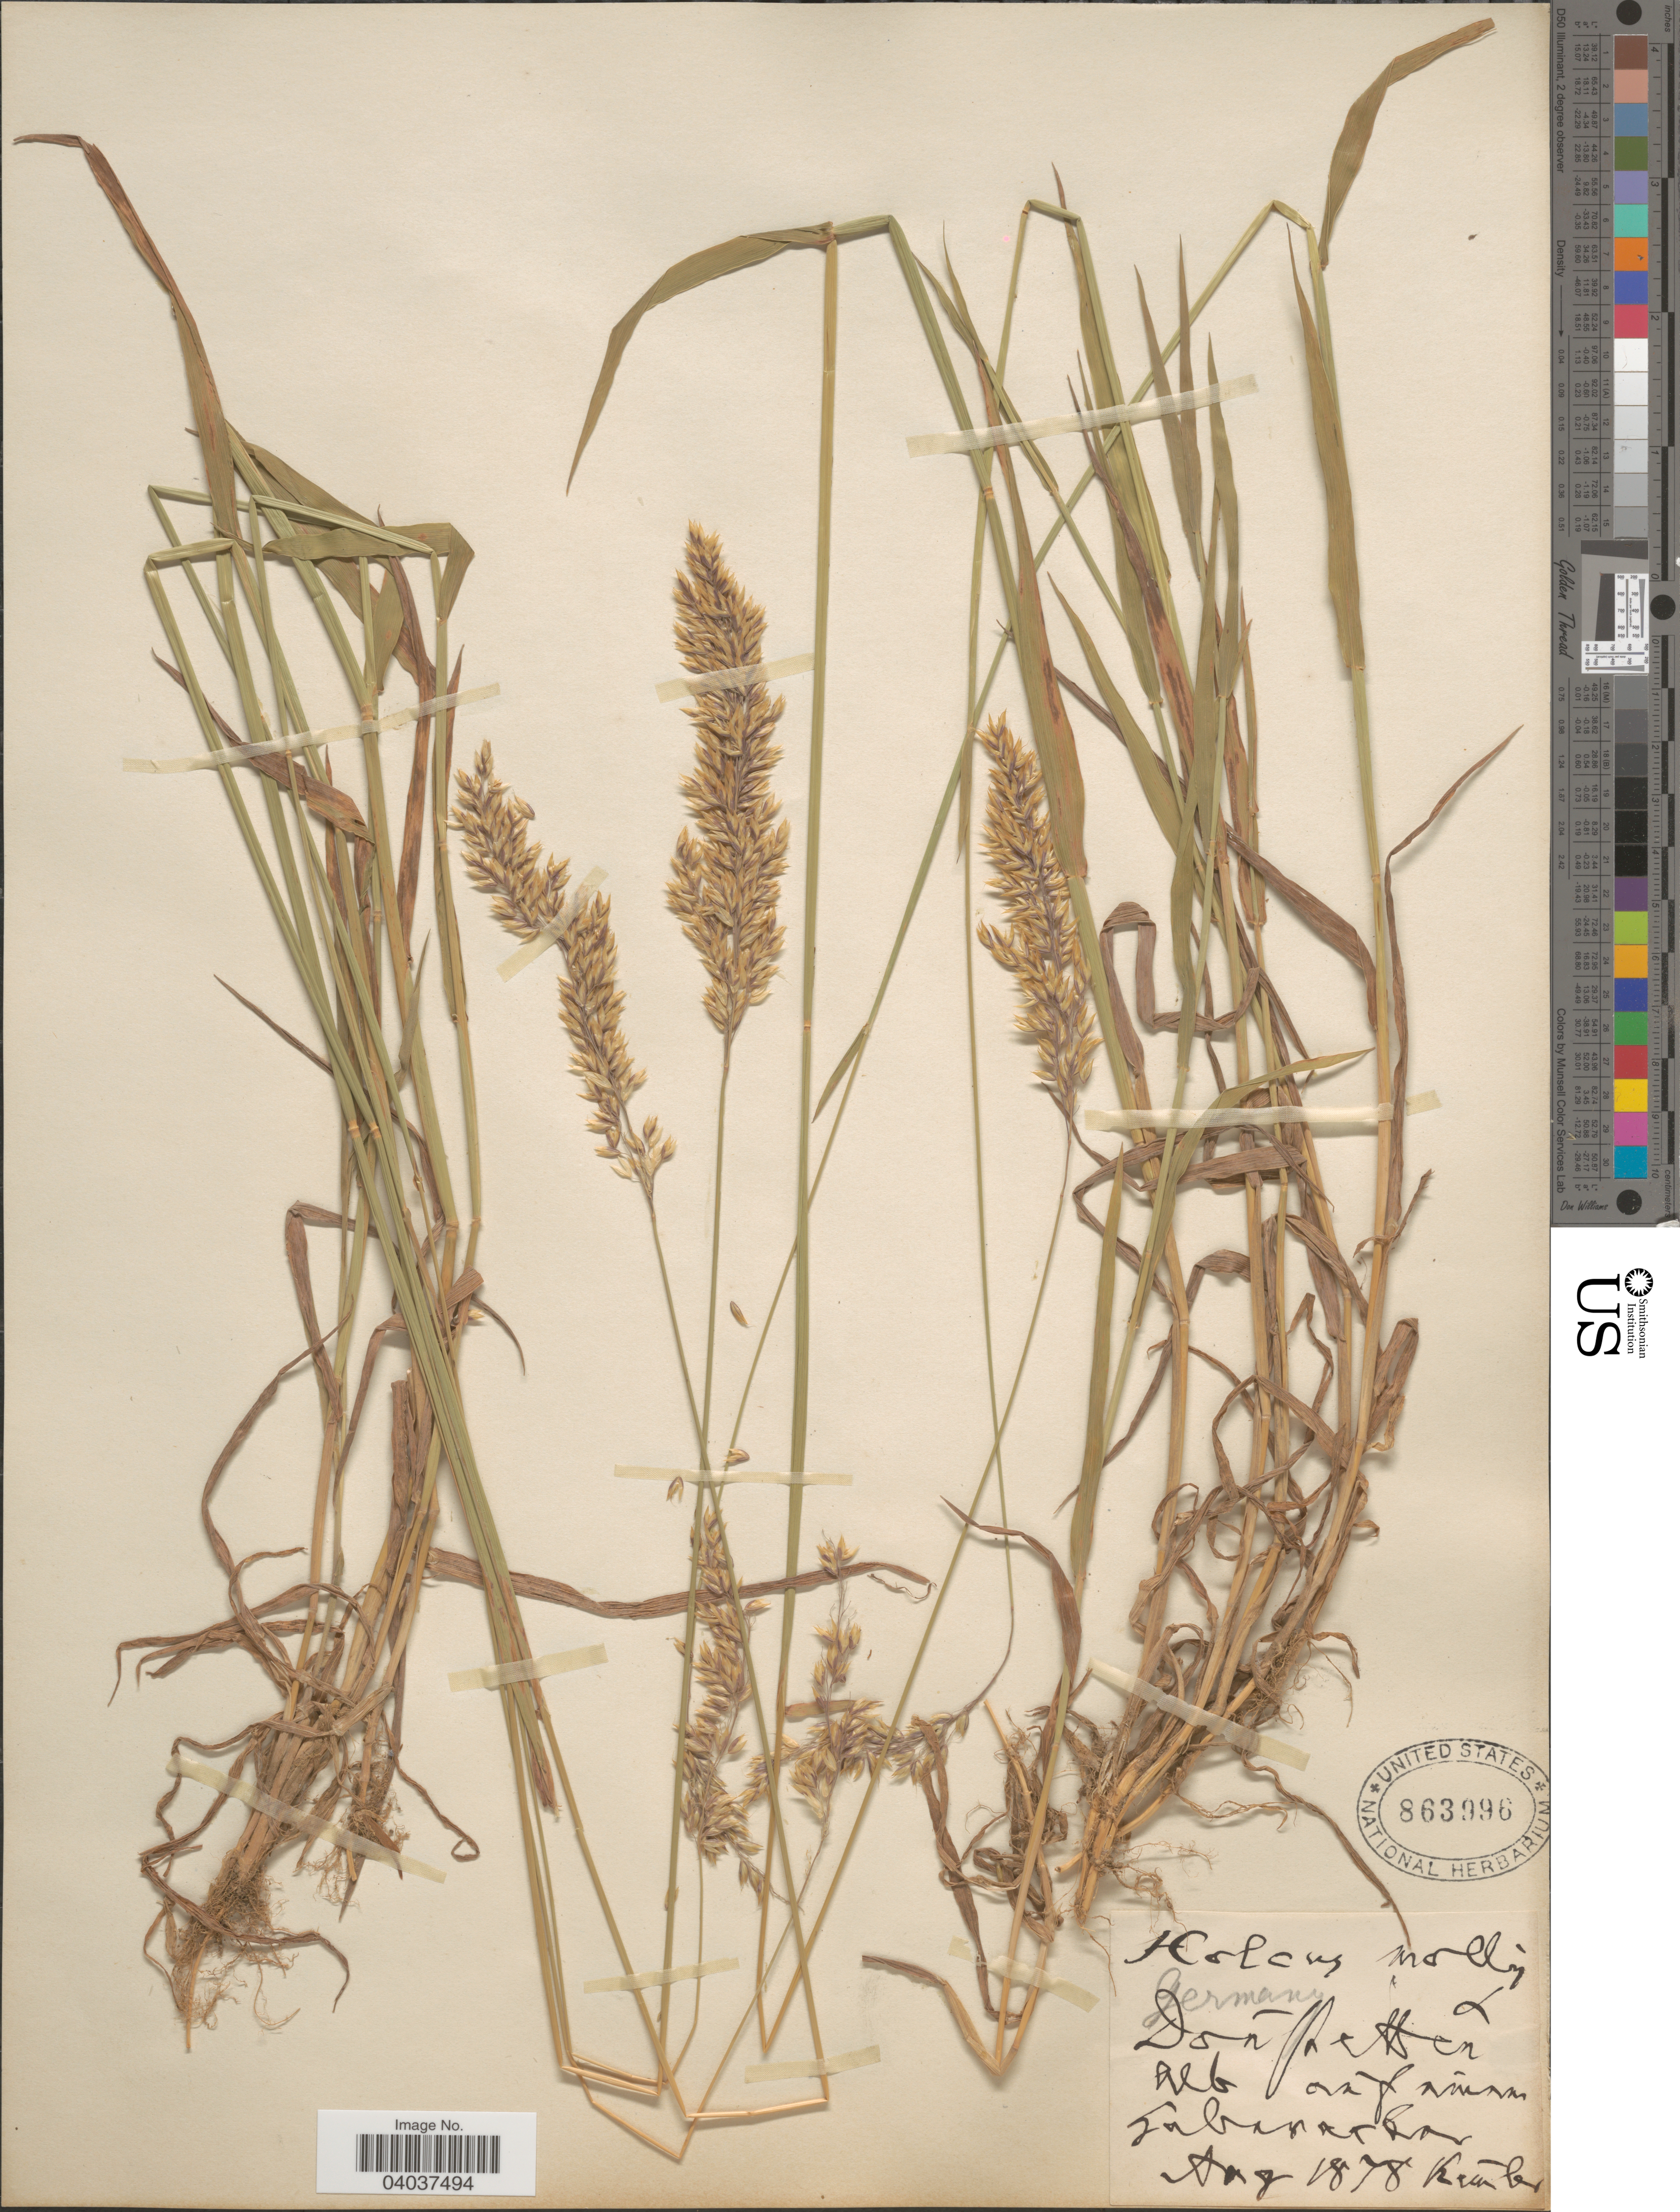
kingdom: Plantae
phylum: Tracheophyta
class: Liliopsida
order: Poales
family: Poaceae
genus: Holcus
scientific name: Holcus mollis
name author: L.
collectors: -. Kerber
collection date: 1878-08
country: Germany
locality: [illegible text] Gabararkan[interpreted].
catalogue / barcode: US 863996